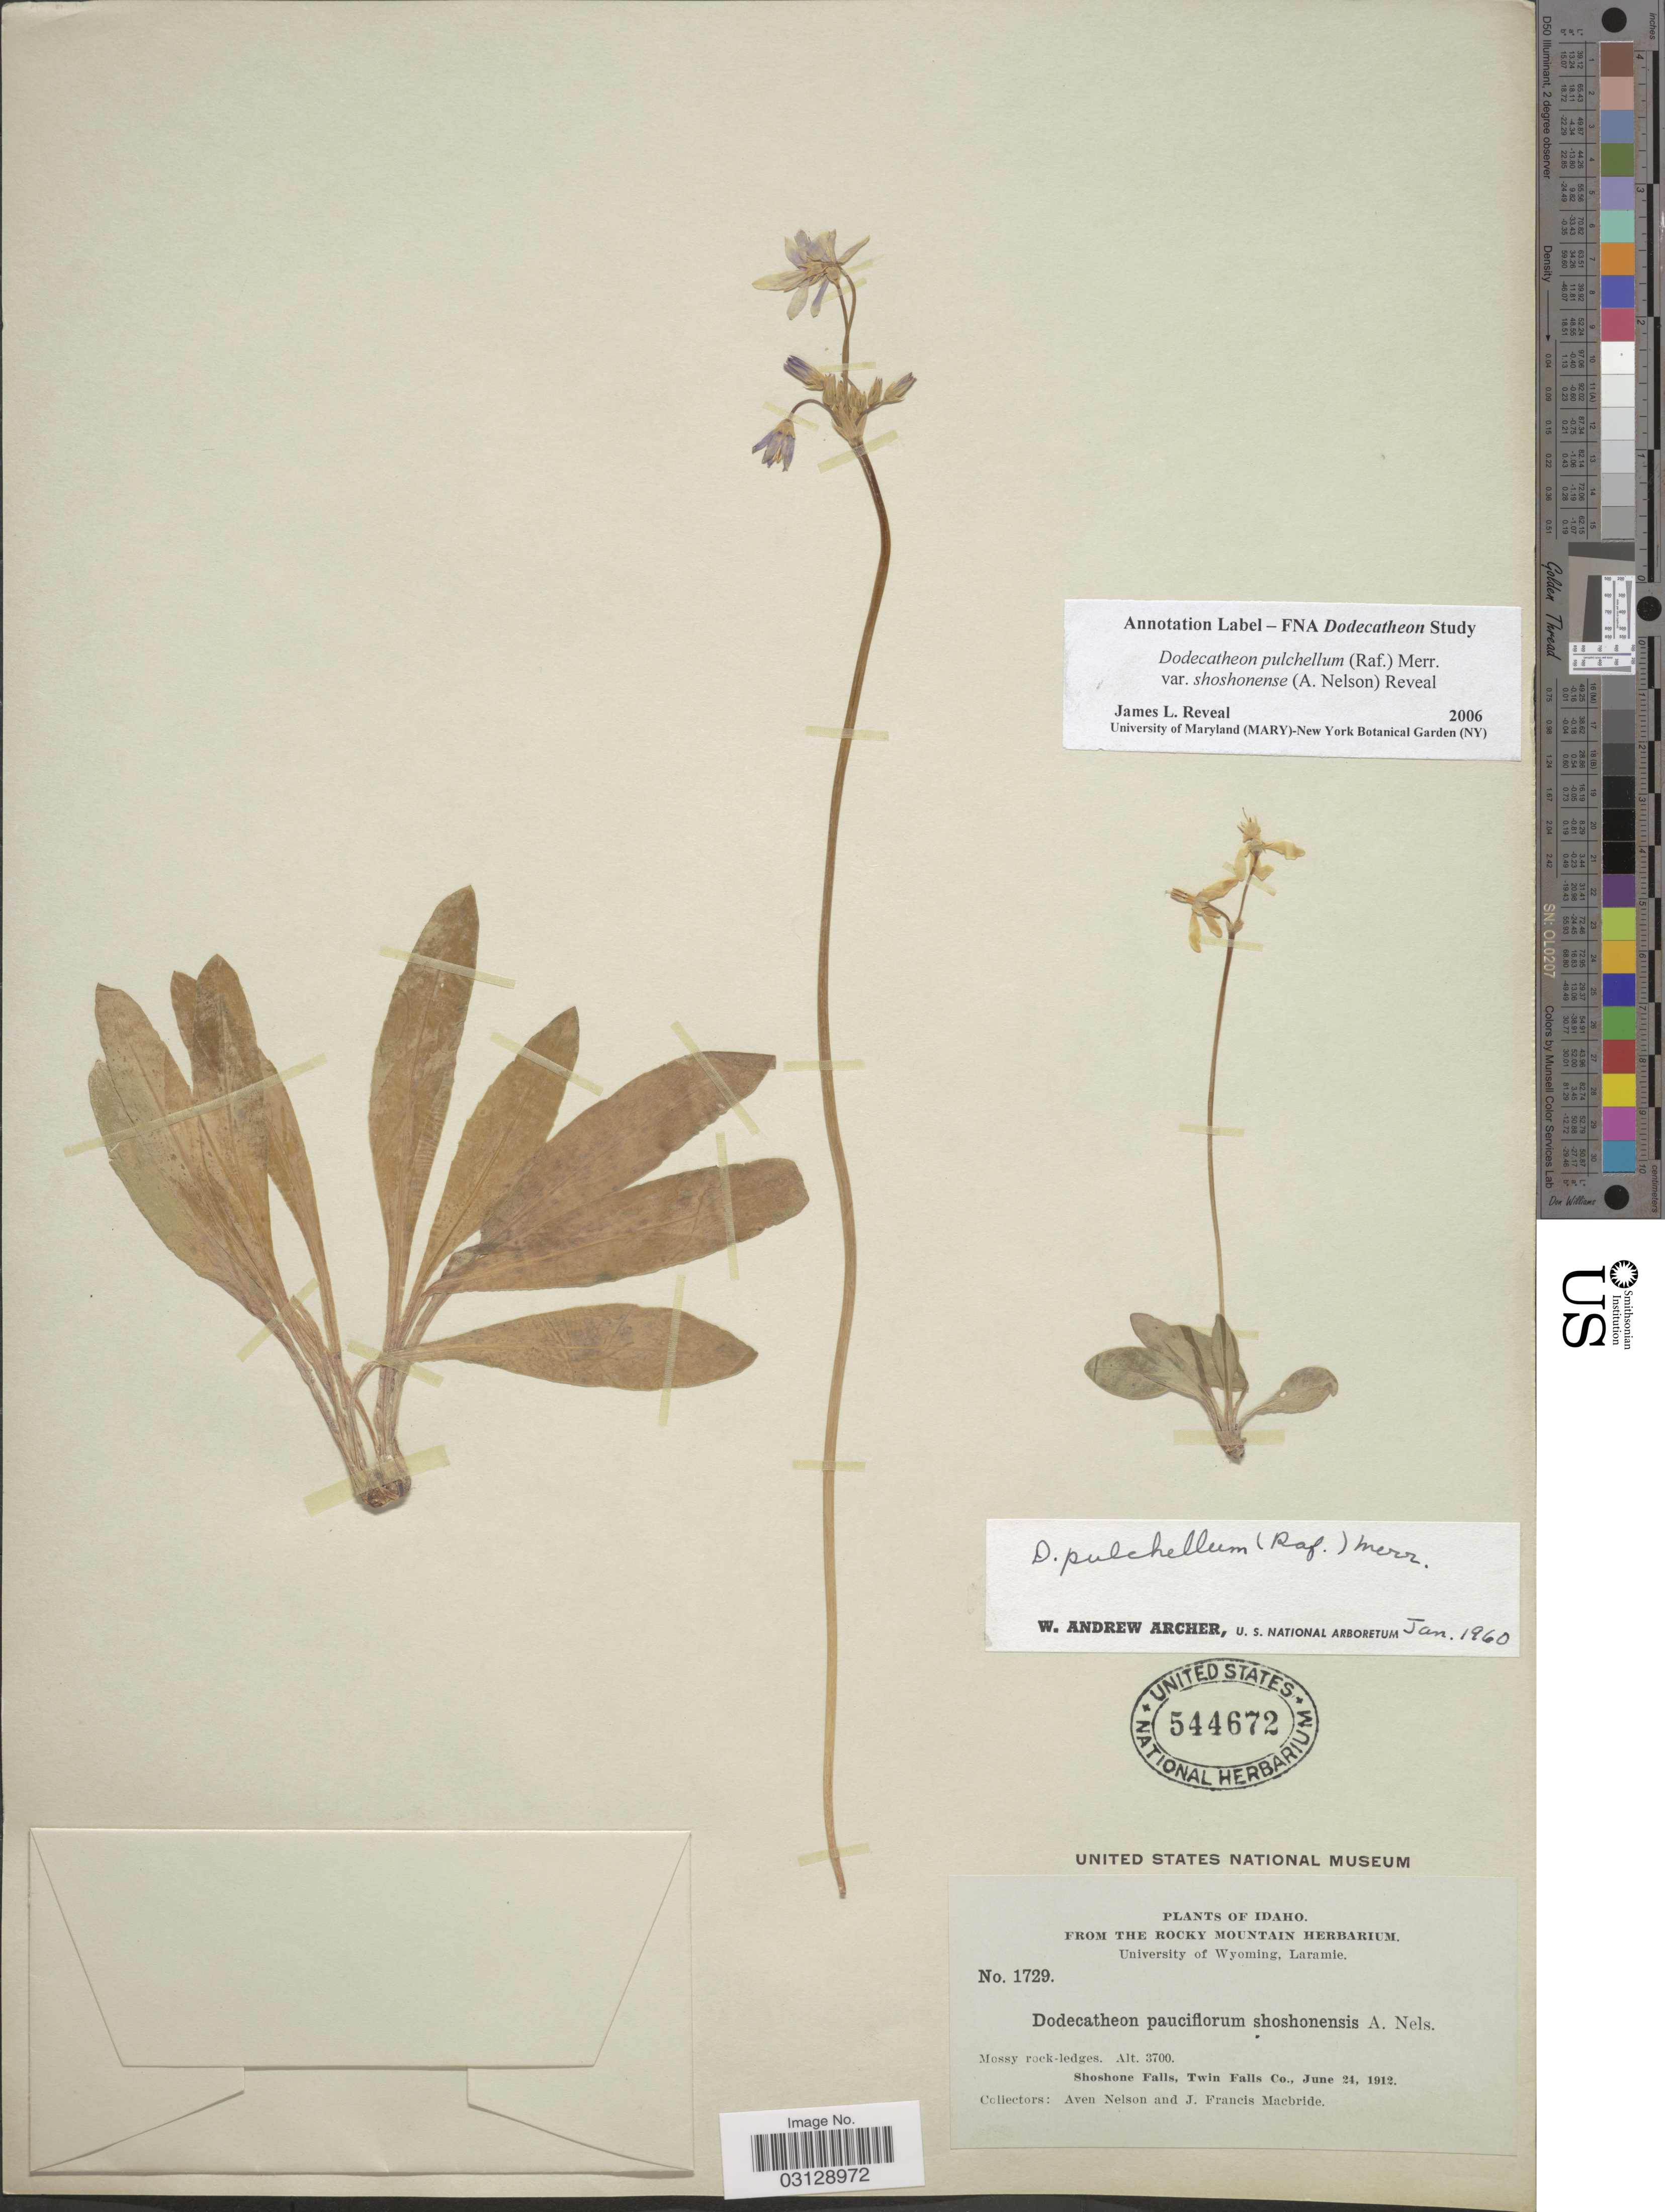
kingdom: Plantae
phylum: Tracheophyta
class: Magnoliopsida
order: Ericales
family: Primulaceae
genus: Dodecatheon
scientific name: Dodecatheon pulchellum var. shoshonense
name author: (A. Nelson) Reveal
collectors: A. Nelson & J. F. Macbride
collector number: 1729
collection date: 1912-06-24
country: United States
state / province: Idaho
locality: Shoshone Falls, Twin Falls Co.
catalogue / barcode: US 544672